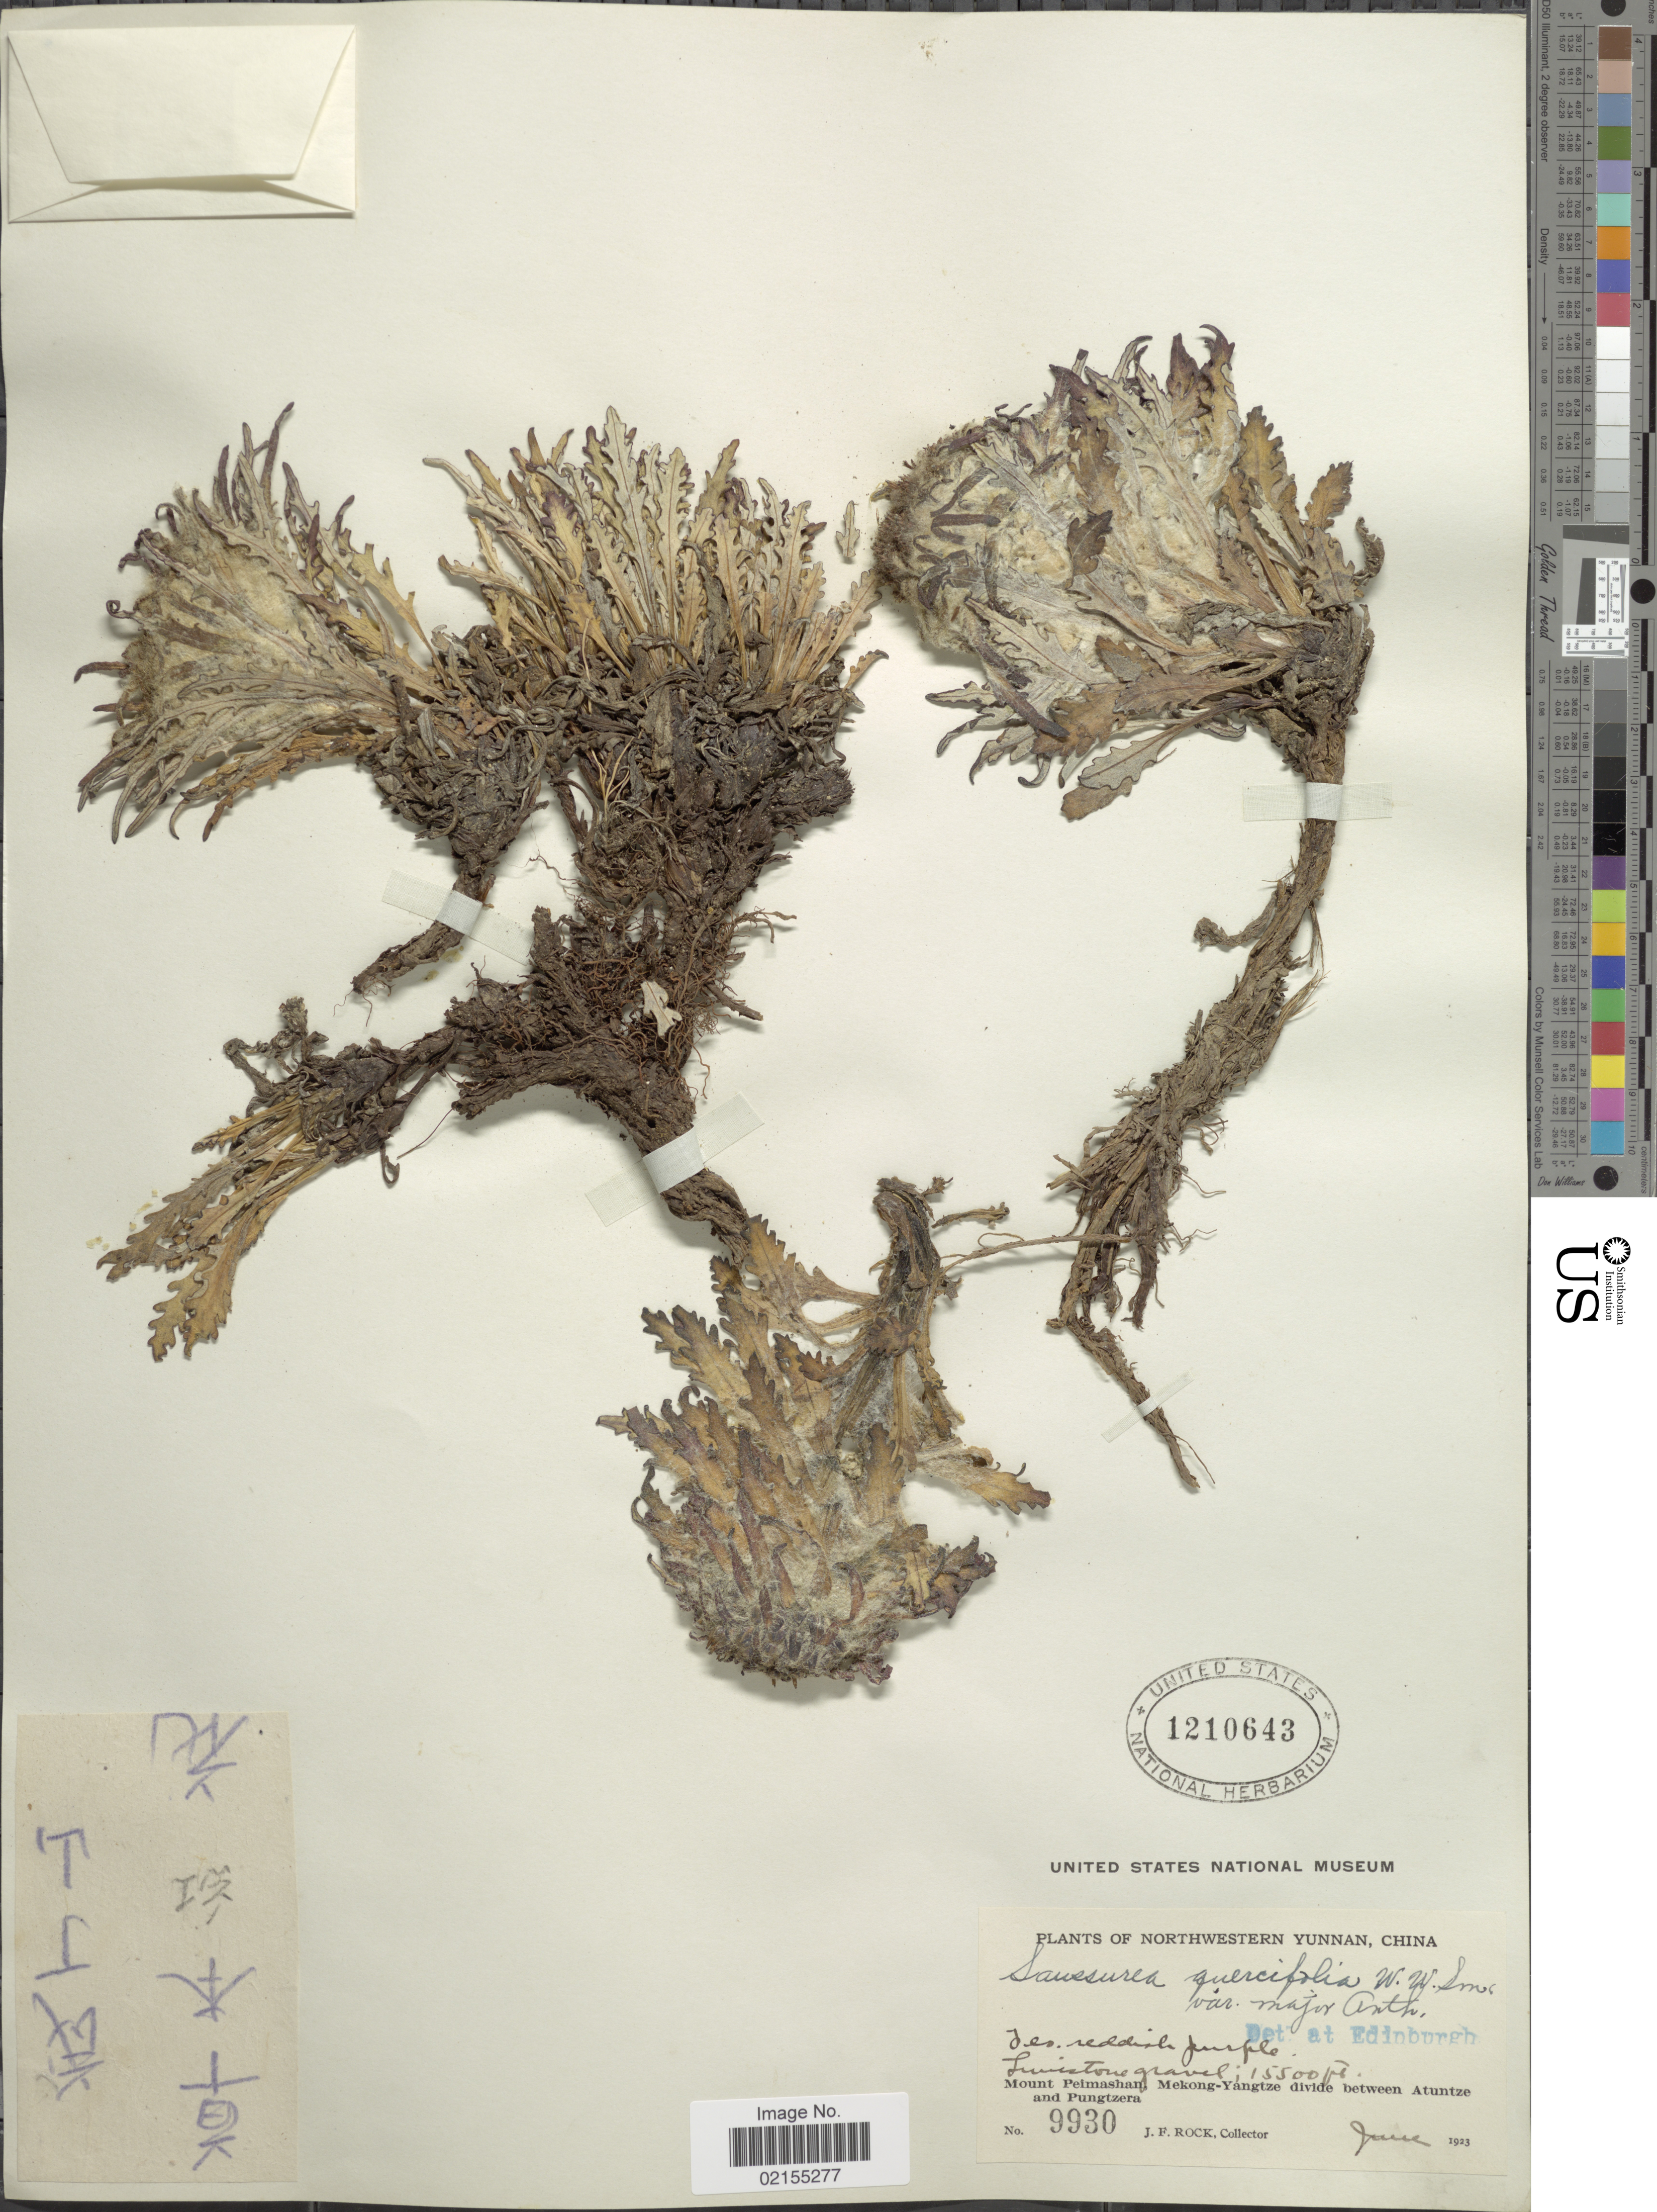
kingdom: Plantae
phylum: Tracheophyta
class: Magnoliopsida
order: Asterales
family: Asteraceae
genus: Saussurea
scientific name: Saussurea quercifolia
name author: W.W. Sm.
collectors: J. Rock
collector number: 9930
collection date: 1923-06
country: China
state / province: Yunnan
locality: Northwestern Yunnan, China, Limestone gravel, Mount Peimashan, Mekong-Yangtze divide between Atuntze and Pungtzera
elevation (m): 4724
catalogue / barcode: US 1210643